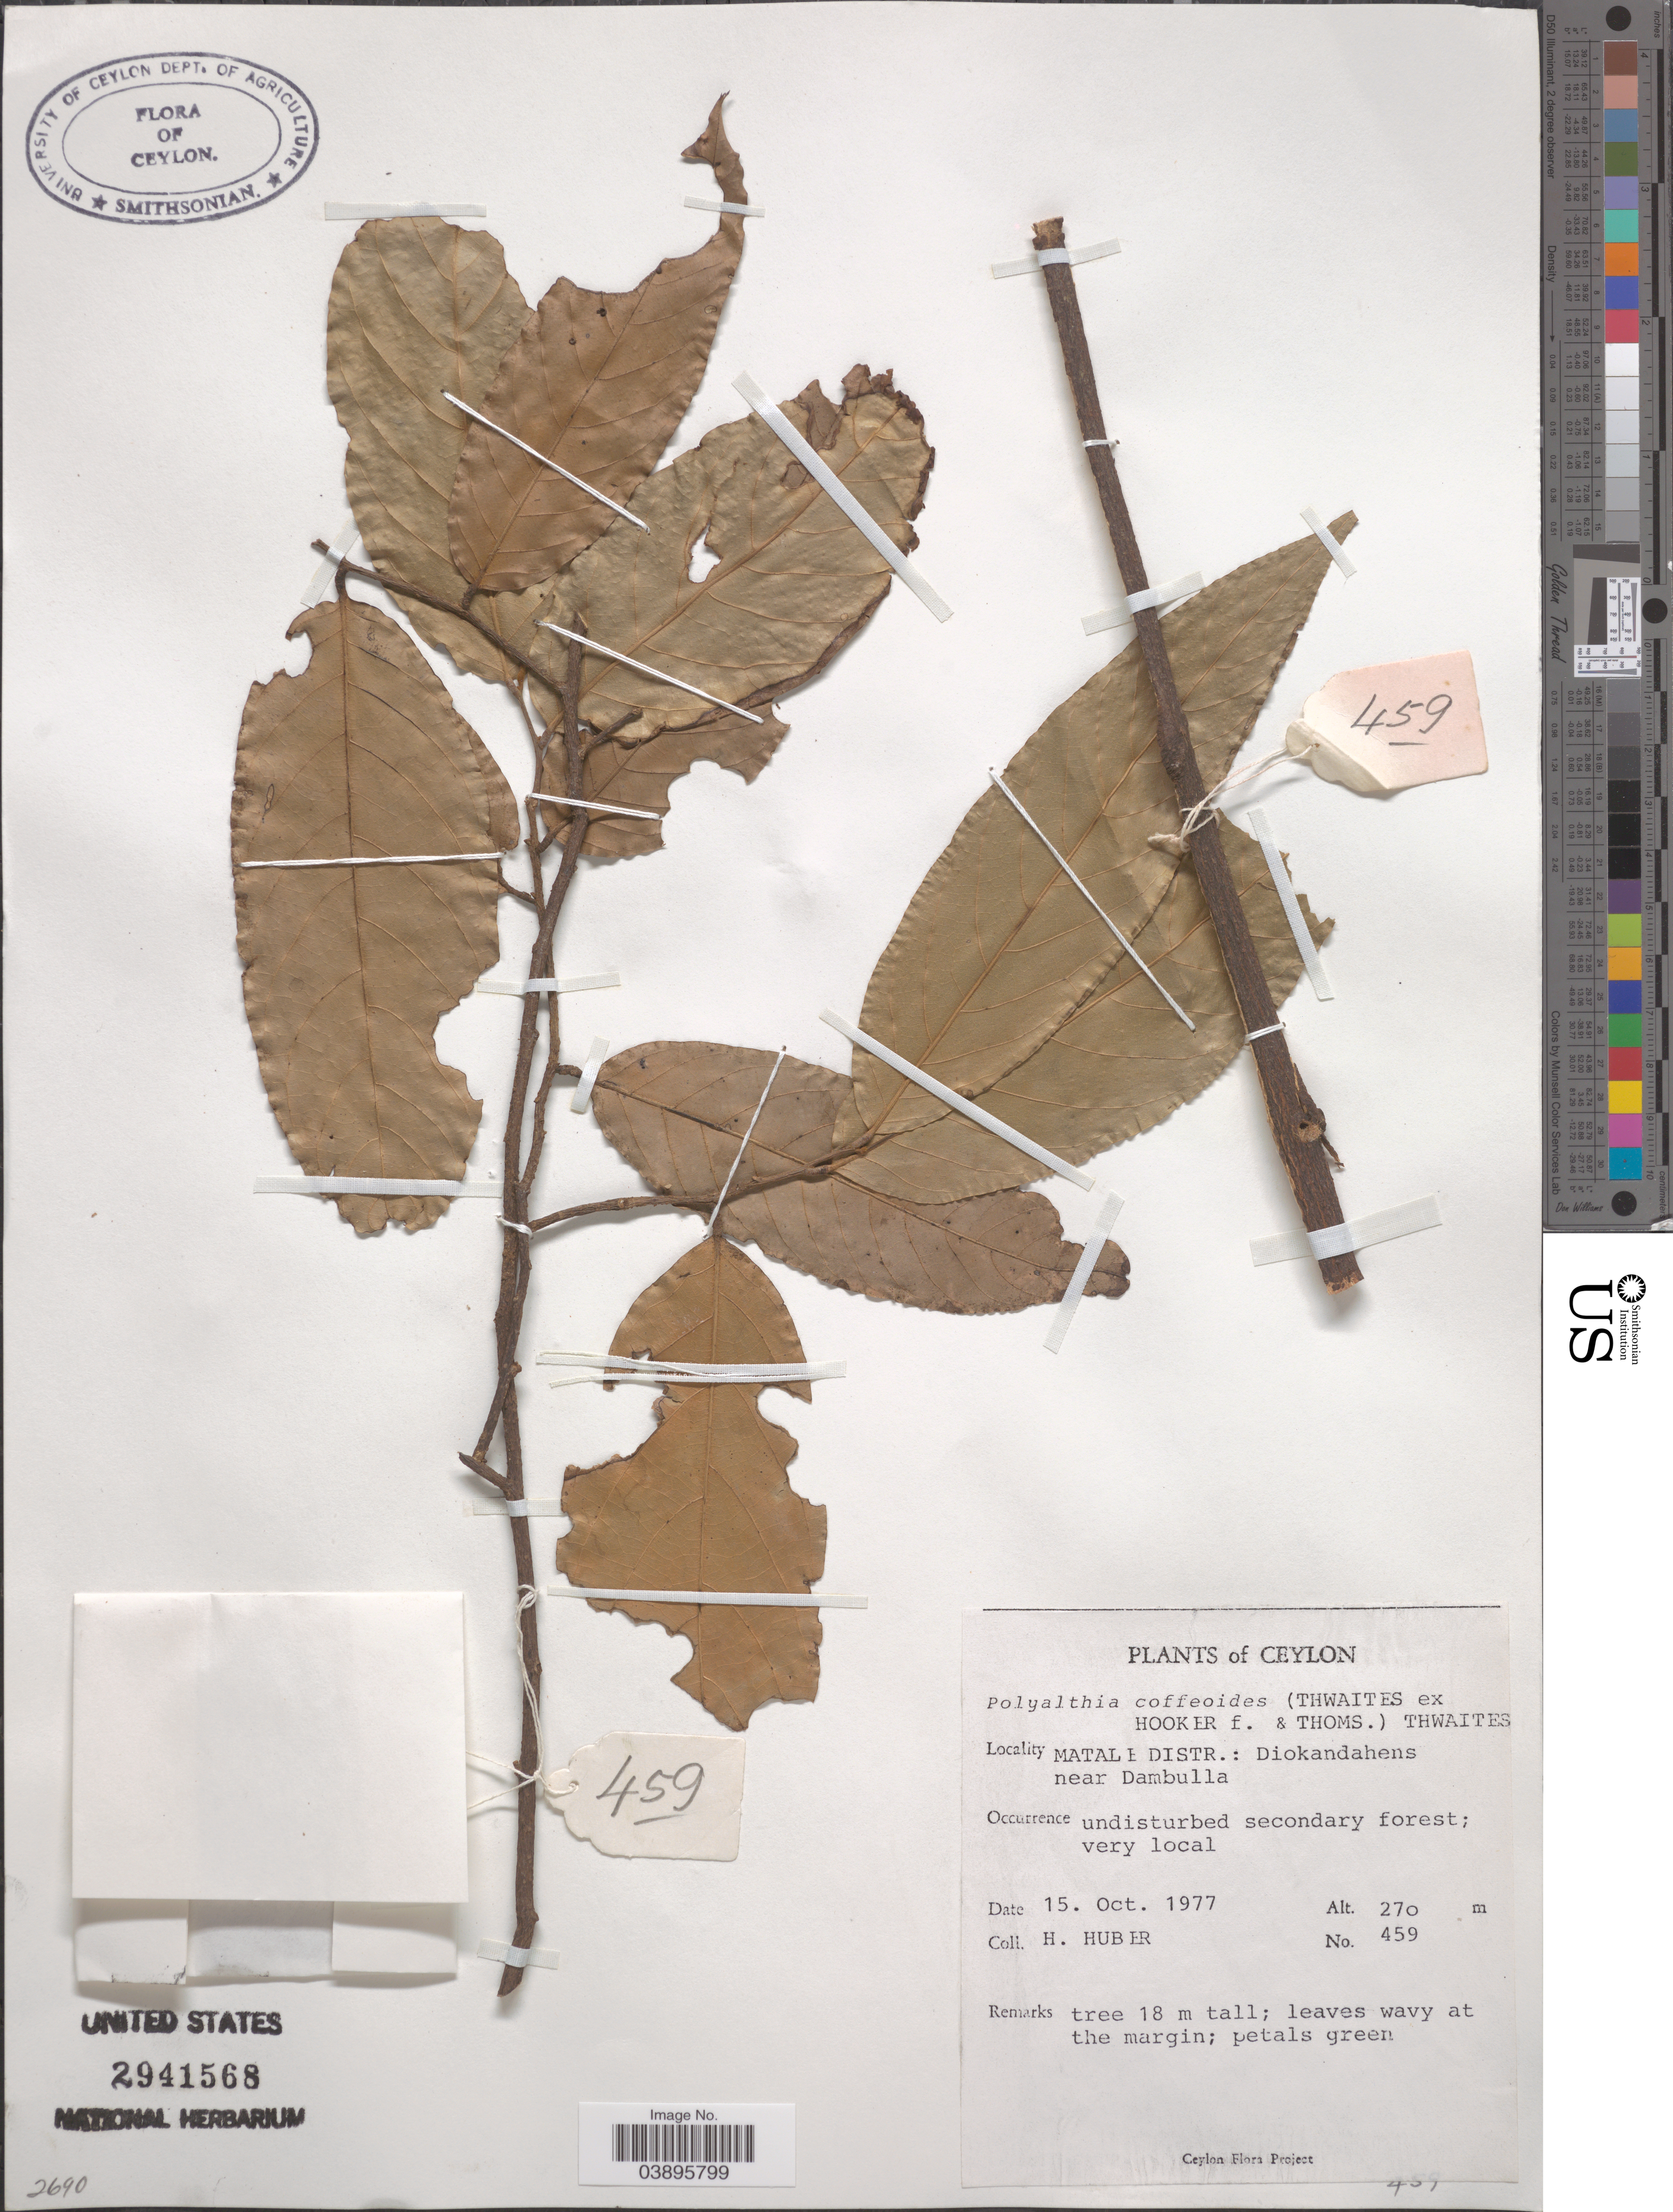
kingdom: Plantae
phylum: Tracheophyta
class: Magnoliopsida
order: Magnoliales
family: Annonaceae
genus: Polyalthia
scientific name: Polyalthia coffeoides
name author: (Thwaites ex Hook. f. & Thomson) Thwaites ex Bedd.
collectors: H. Huber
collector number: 459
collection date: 1977-10-15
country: Sri Lanka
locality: Ceylon. Matale Distr.: Diokandahens near Dambulla.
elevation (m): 270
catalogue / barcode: US 2941568